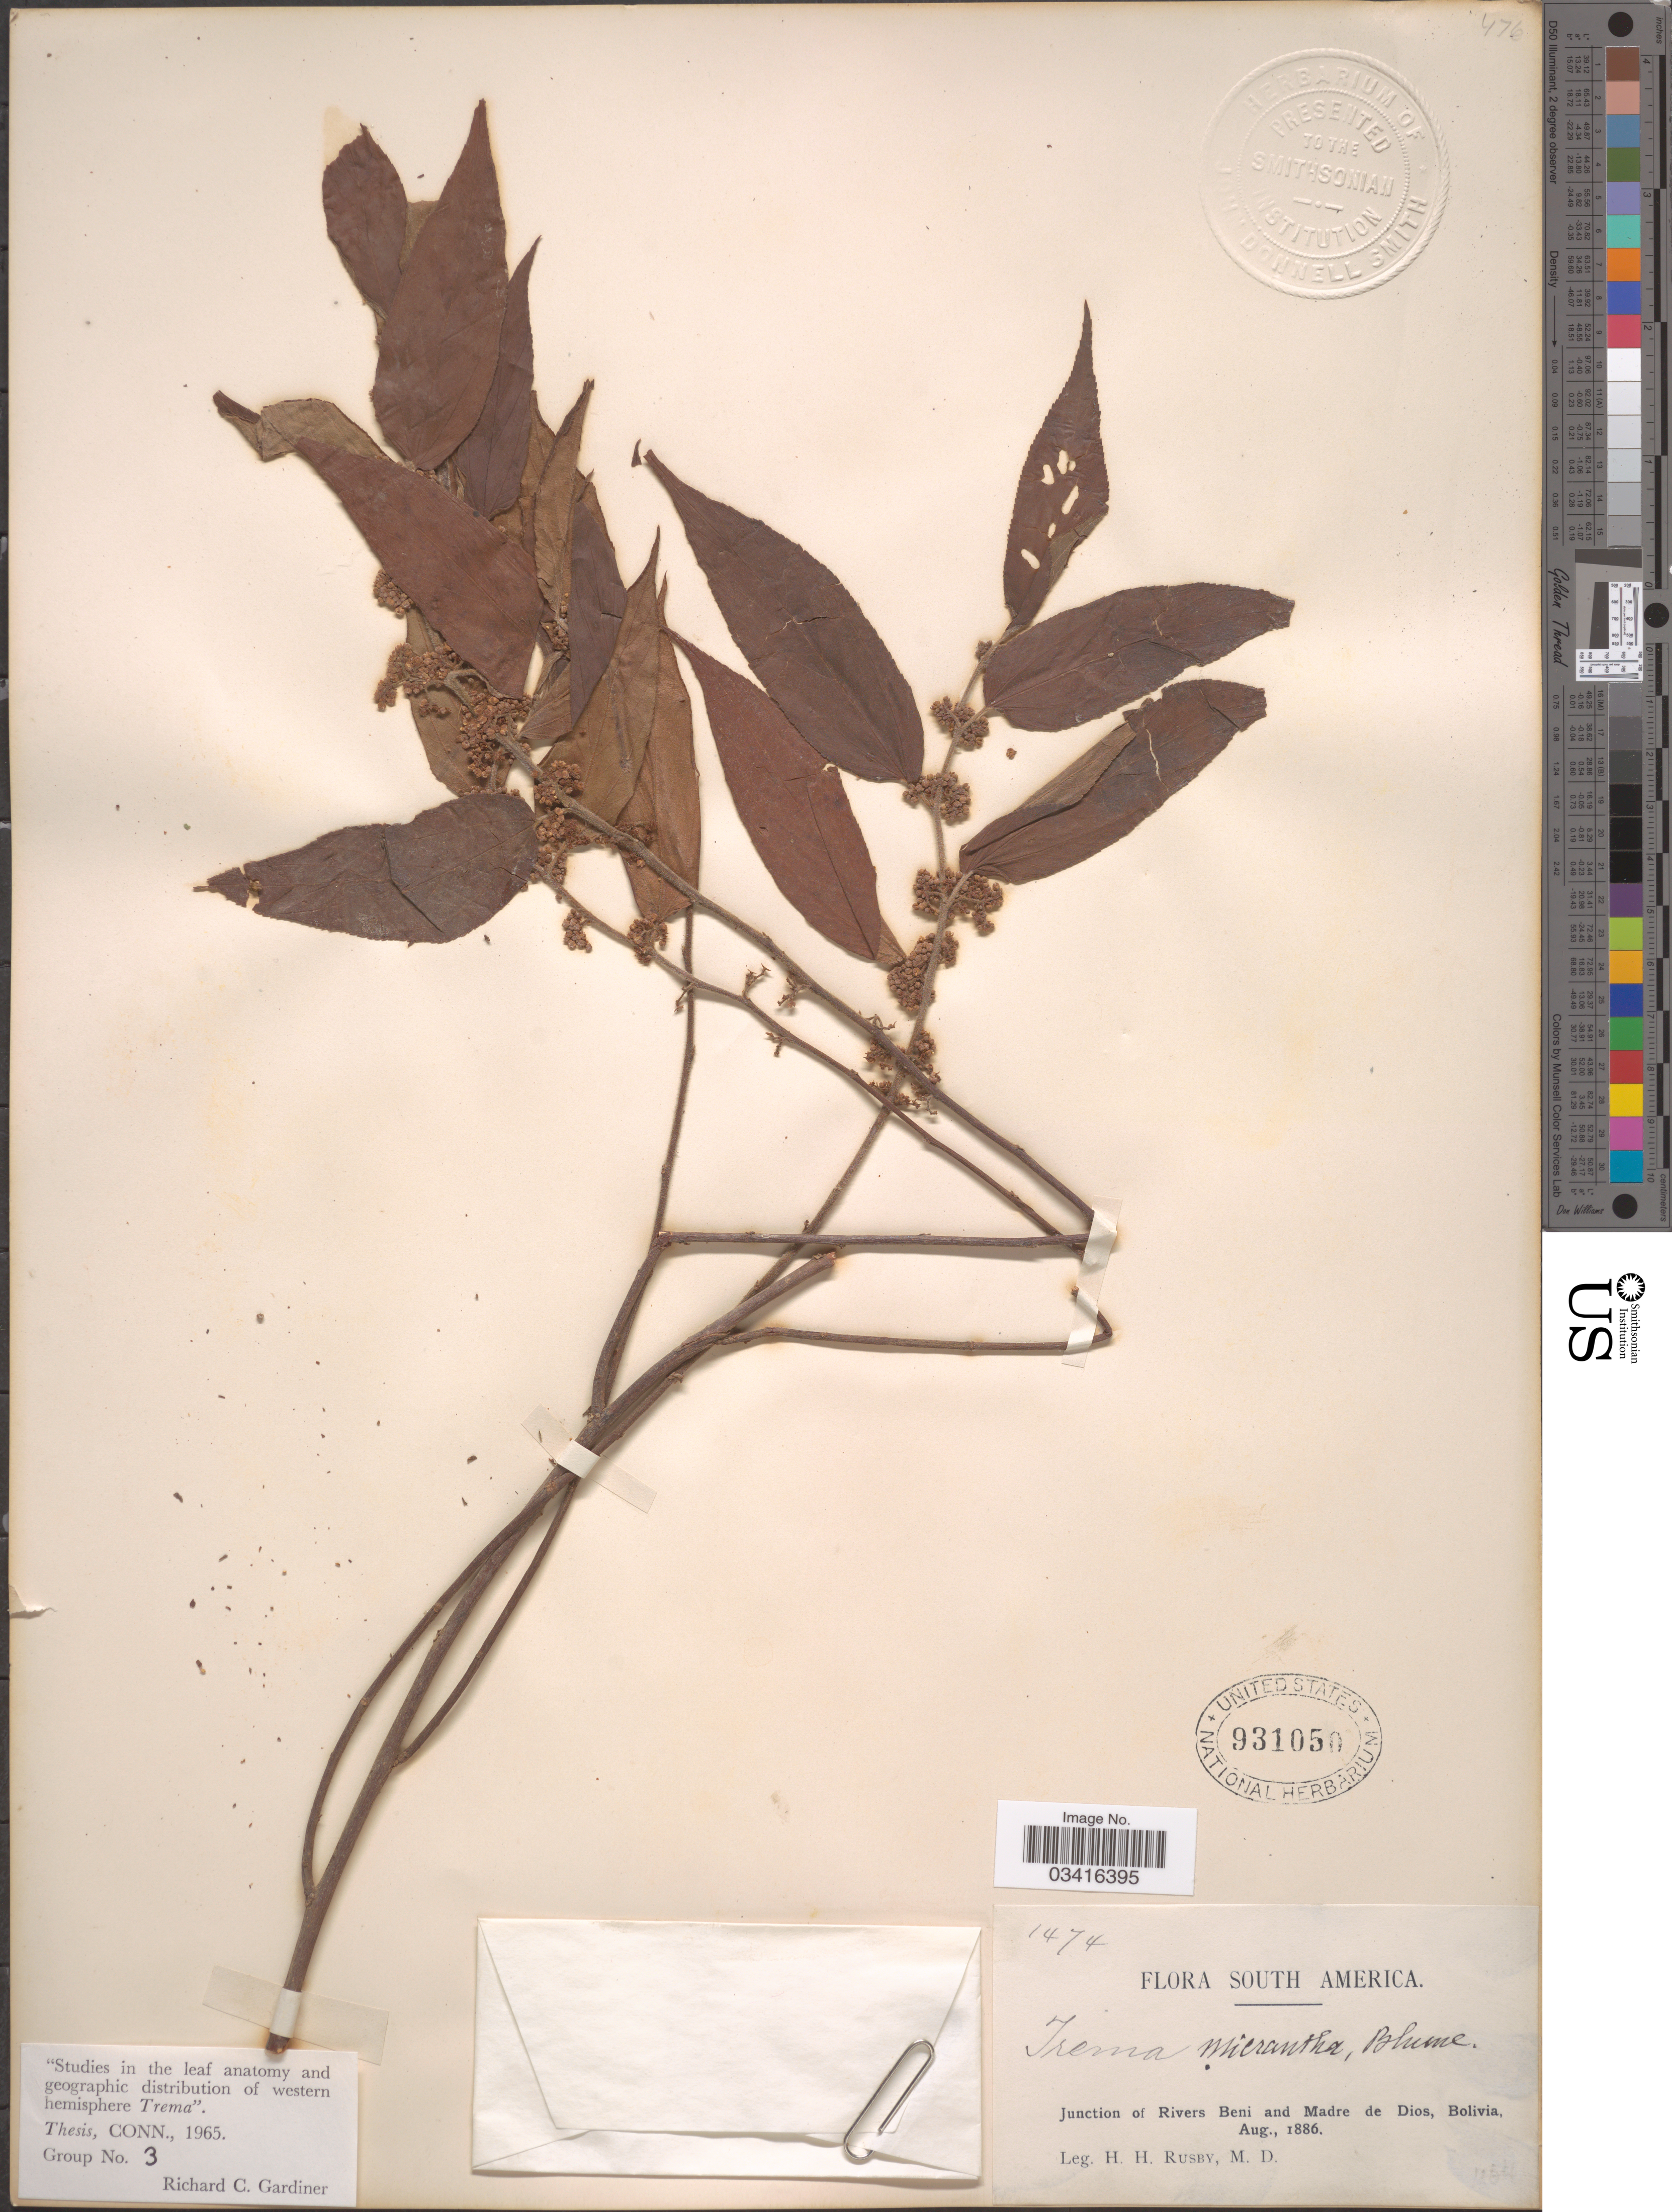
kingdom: Plantae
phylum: Tracheophyta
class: Magnoliopsida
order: Rosales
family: Cannabaceae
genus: Trema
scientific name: Trema micranthum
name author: (L.) Blume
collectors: H. H. Rusby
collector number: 1474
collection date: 1886-08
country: Bolivia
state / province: Beni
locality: Junction of Rivers Beni and Madre de Dios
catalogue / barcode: US 931050